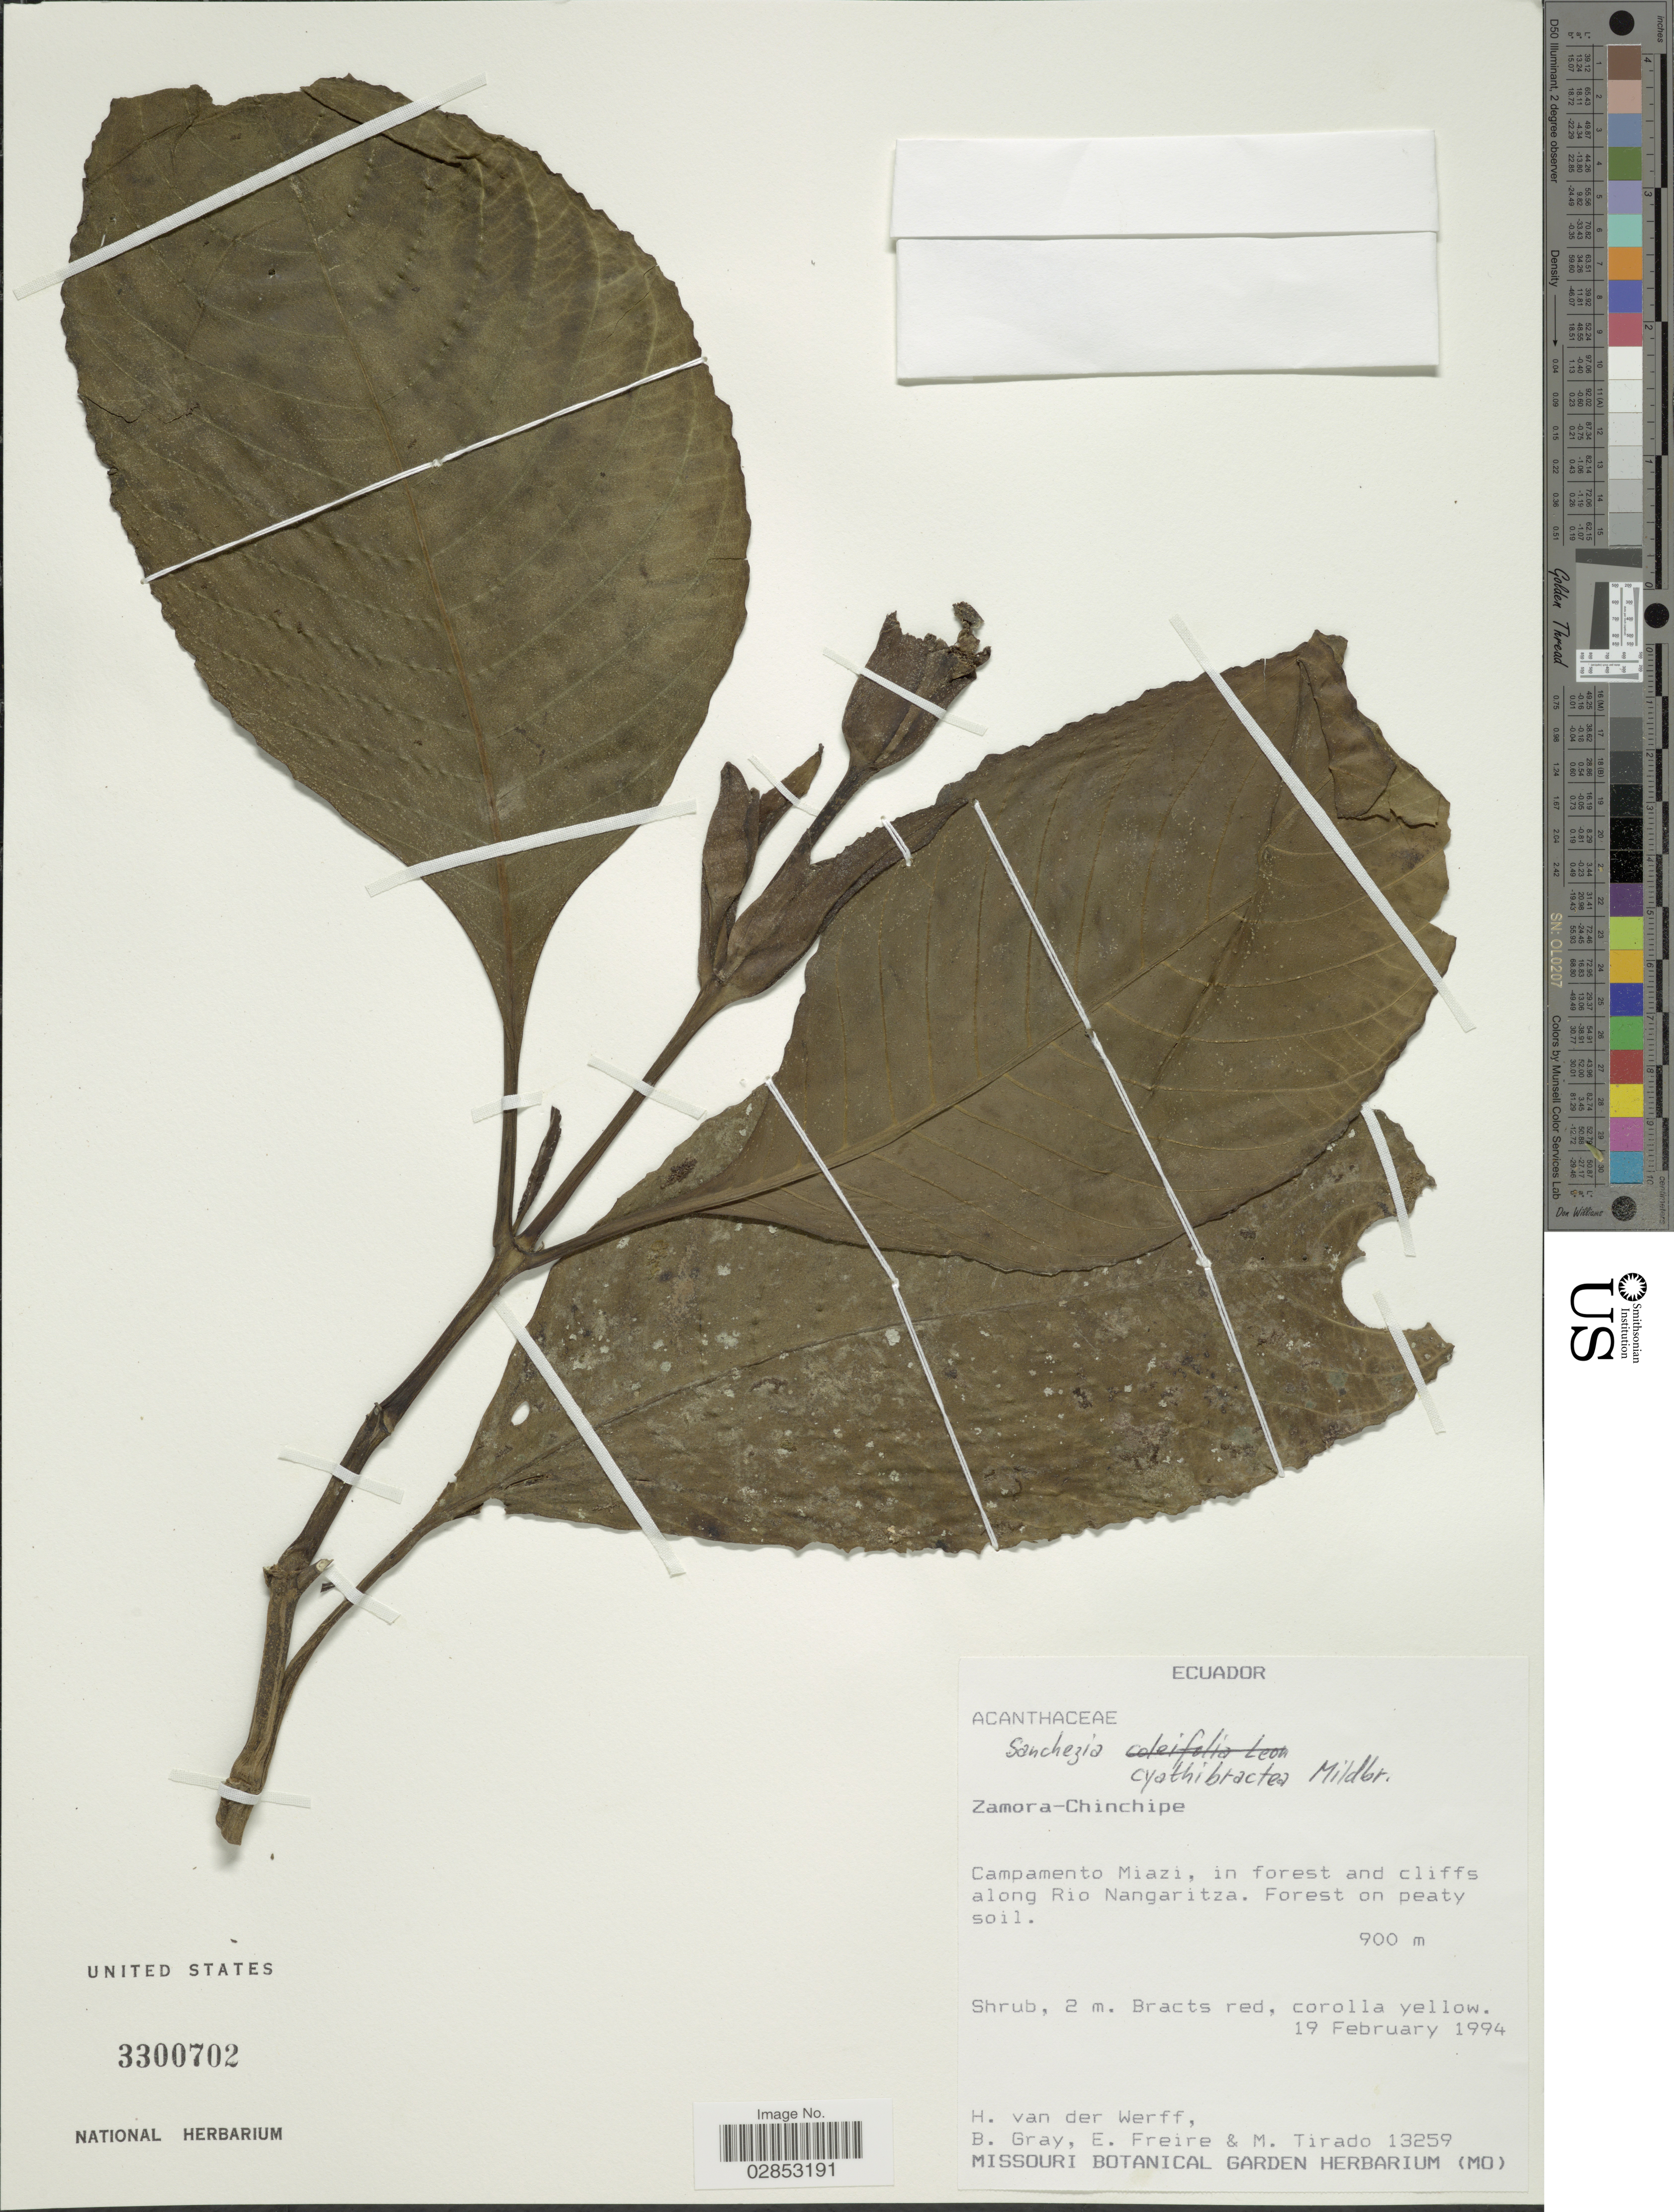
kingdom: Plantae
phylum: Tracheophyta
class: Magnoliopsida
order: Lamiales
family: Acanthaceae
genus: Sanchezia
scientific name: Sanchezia macrocnemis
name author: (Nees) Wassh.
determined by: Azevedo, Igor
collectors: H. van der Werff, B. Gray, E. Freire & M. Tirado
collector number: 13259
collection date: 1994-02-19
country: Ecuador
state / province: Zamora-Chinchipe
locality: Campamento Miazi, in forest and cliffs along Río Nangaritza.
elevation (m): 900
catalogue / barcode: US 3300702